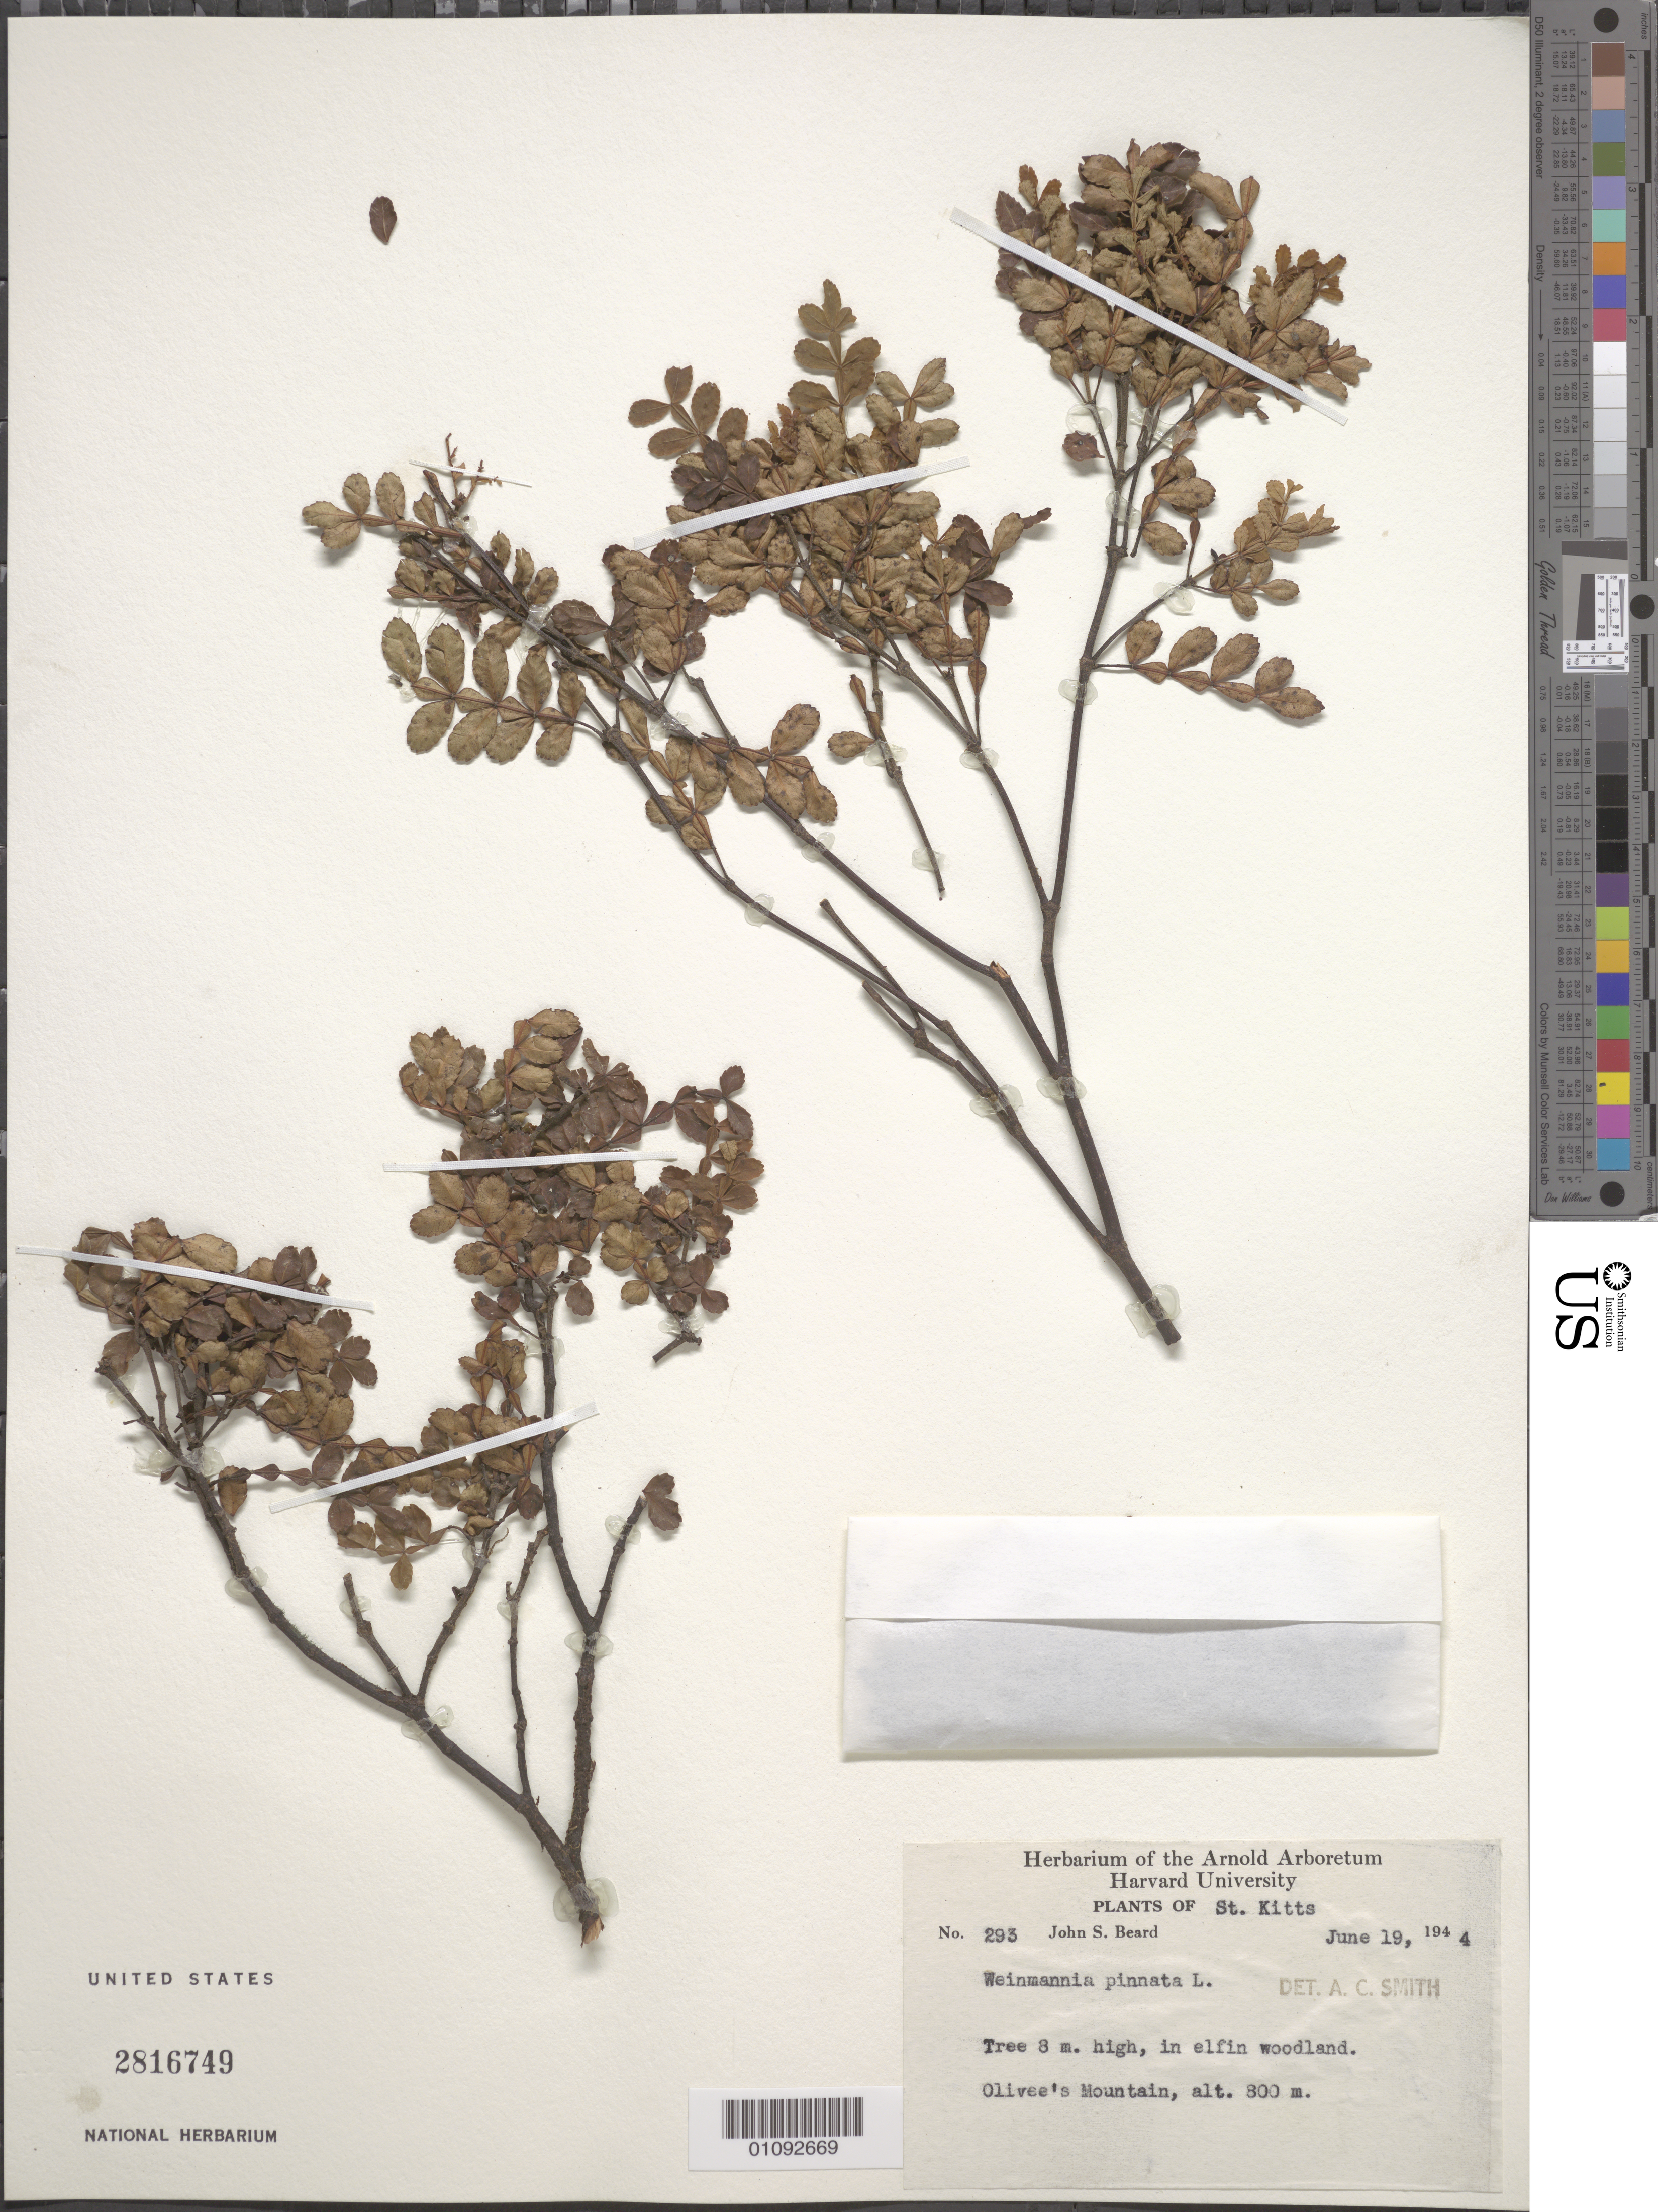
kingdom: Plantae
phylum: Tracheophyta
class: Magnoliopsida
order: Oxalidales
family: Cunoniaceae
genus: Weinmannia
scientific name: Weinmannia pinnata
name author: L.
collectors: J. Beard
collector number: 293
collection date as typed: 19 Jun 1944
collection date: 1944-06-19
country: St. Christopher-Nevis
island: St. Christopher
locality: Olivee's Mountains.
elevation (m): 800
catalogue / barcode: US 2816749